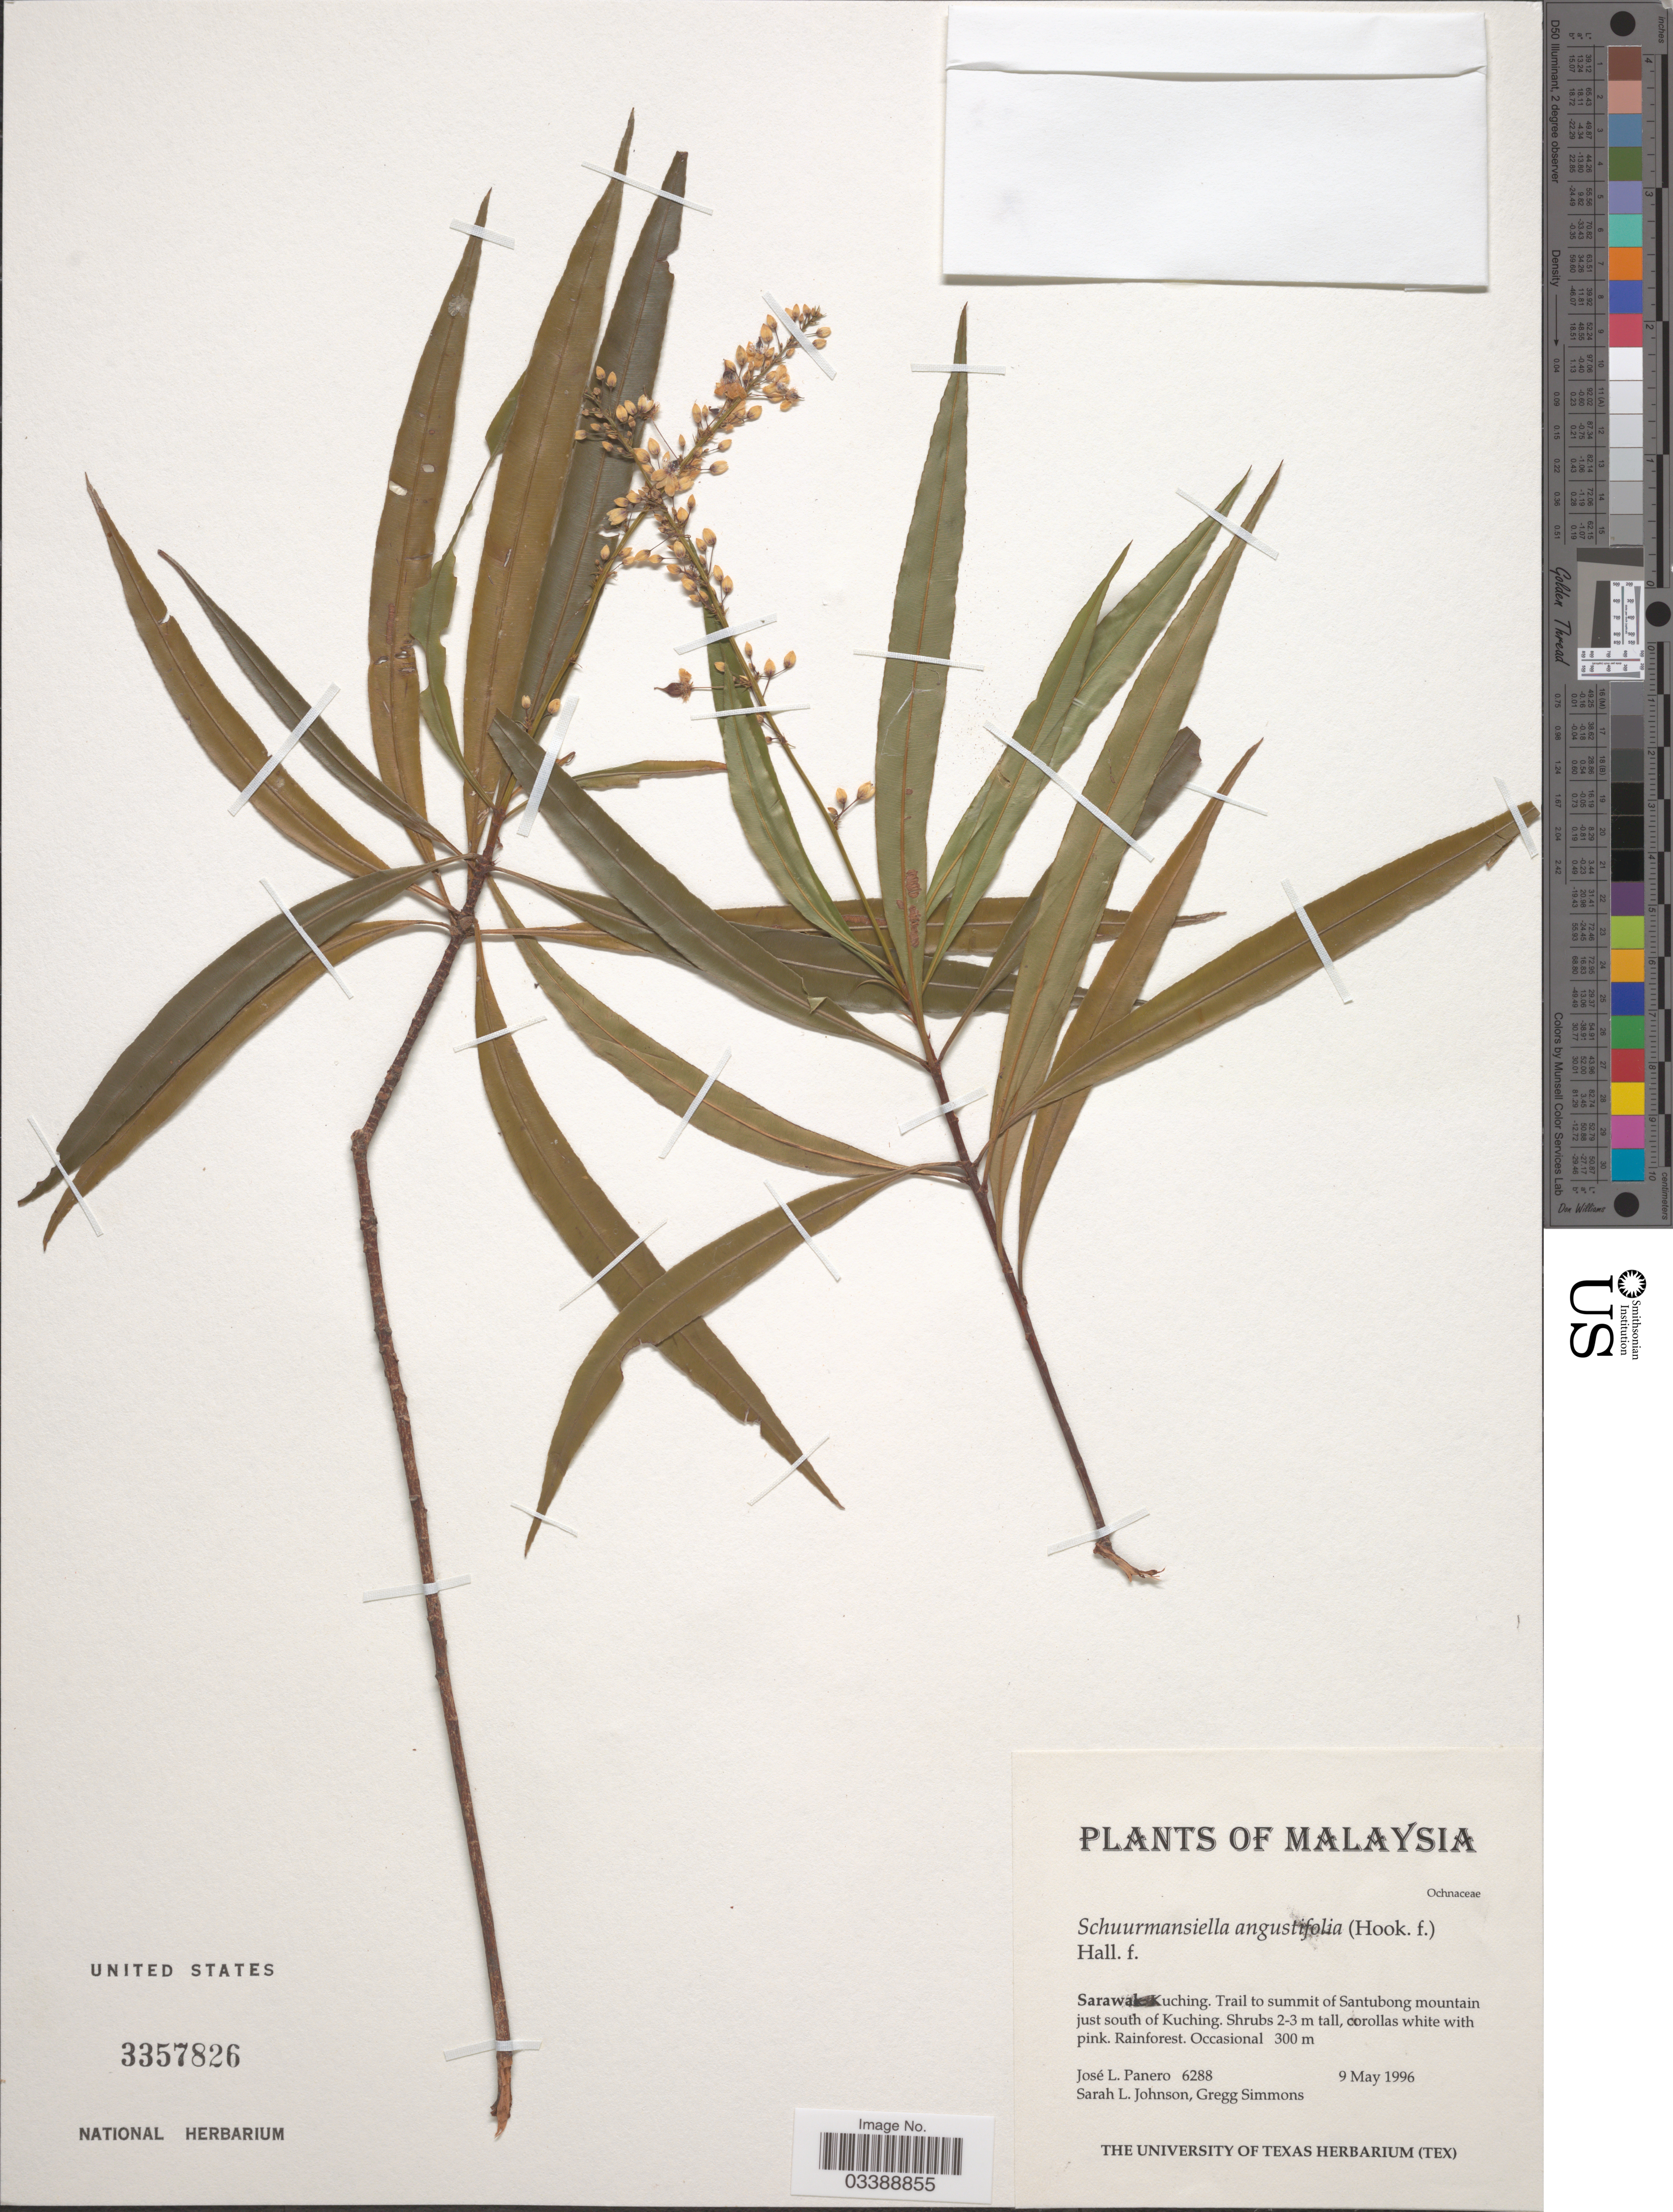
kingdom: Plantae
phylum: Tracheophyta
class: Magnoliopsida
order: Malpighiales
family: Ochnaceae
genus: Schuurmansiella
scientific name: Schuurmansiella angustifolia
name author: (Hook. f.) Hallier f.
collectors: J. L. Panero, S. Johnson & G. Simmons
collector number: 6288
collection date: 1996-05-09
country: Malaysia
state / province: Sarawak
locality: Kuching. Trail to summit of Santubong mountain just south of Kuching.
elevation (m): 300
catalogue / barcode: US 3357826